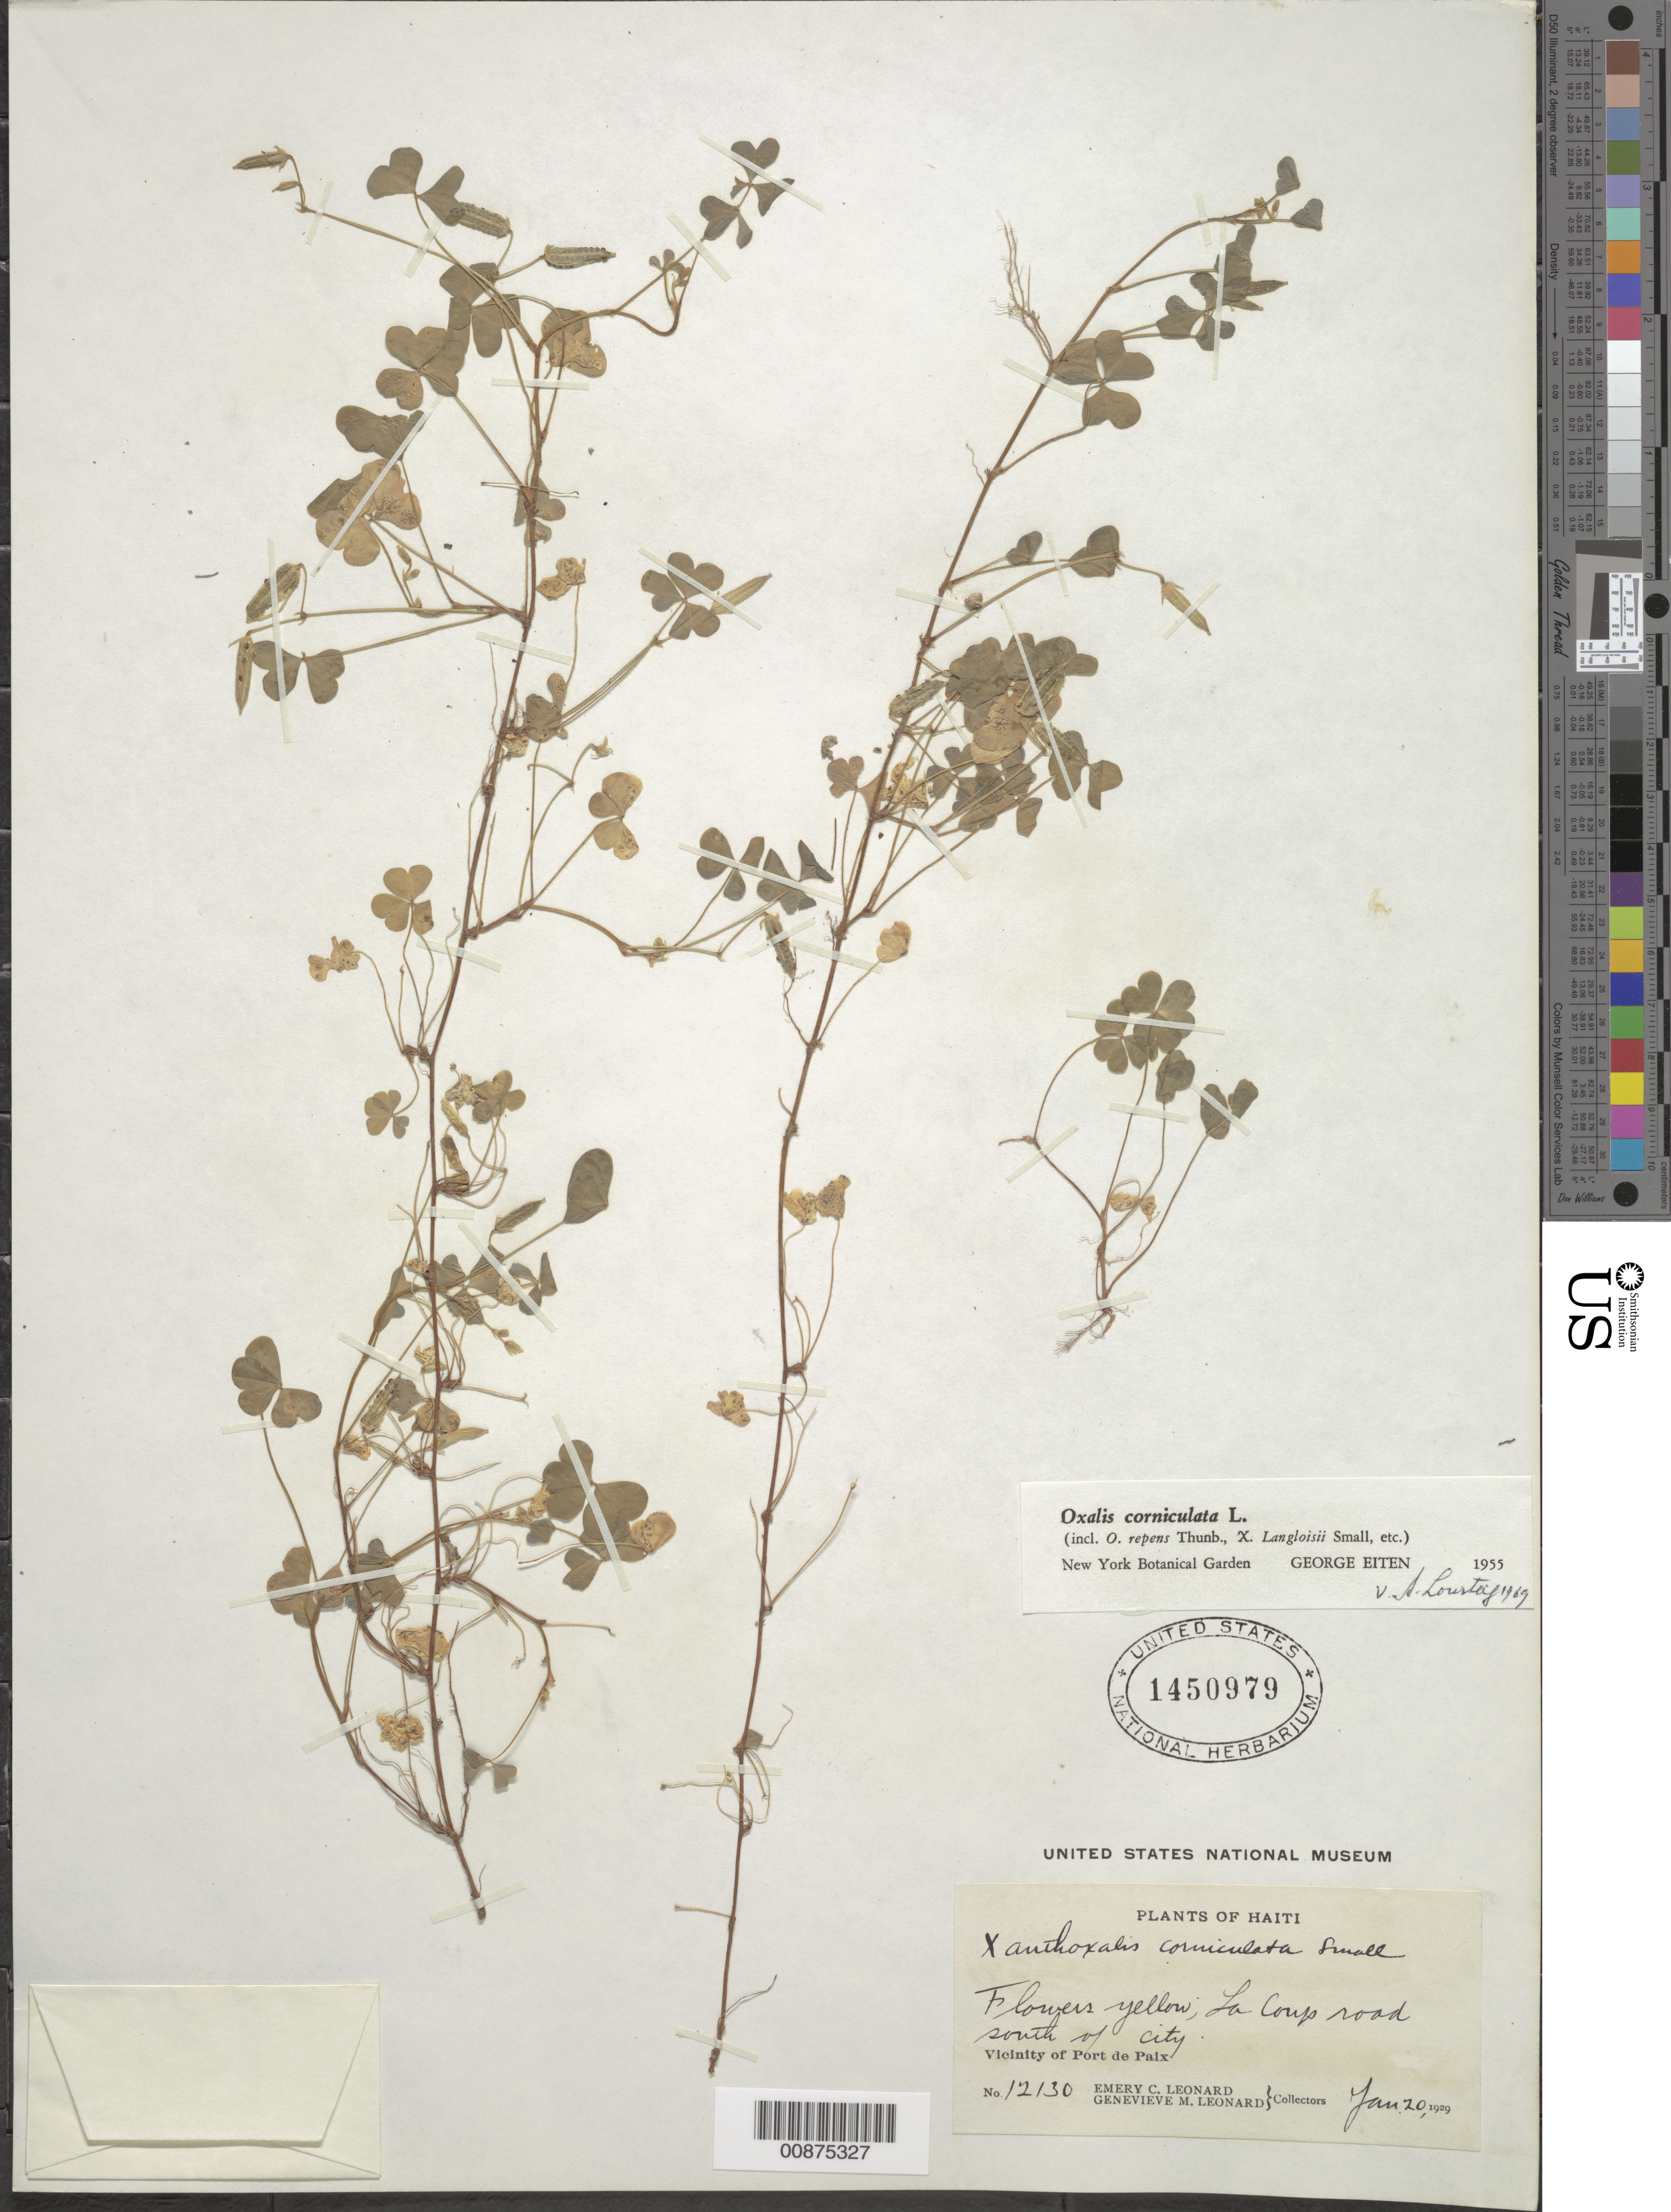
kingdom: Plantae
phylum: Tracheophyta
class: Magnoliopsida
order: Oxalidales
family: Oxalidaceae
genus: Oxalis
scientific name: Oxalis corniculata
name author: L.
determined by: Lourteig, A.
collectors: E. C. Leonard & G. M. Leonard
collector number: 12130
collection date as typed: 20 Jan 1929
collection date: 1929-01-20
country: Haiti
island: Hispaniola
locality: Vicinity of Port de Paix. La Coup road south of city.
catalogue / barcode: US 1450979